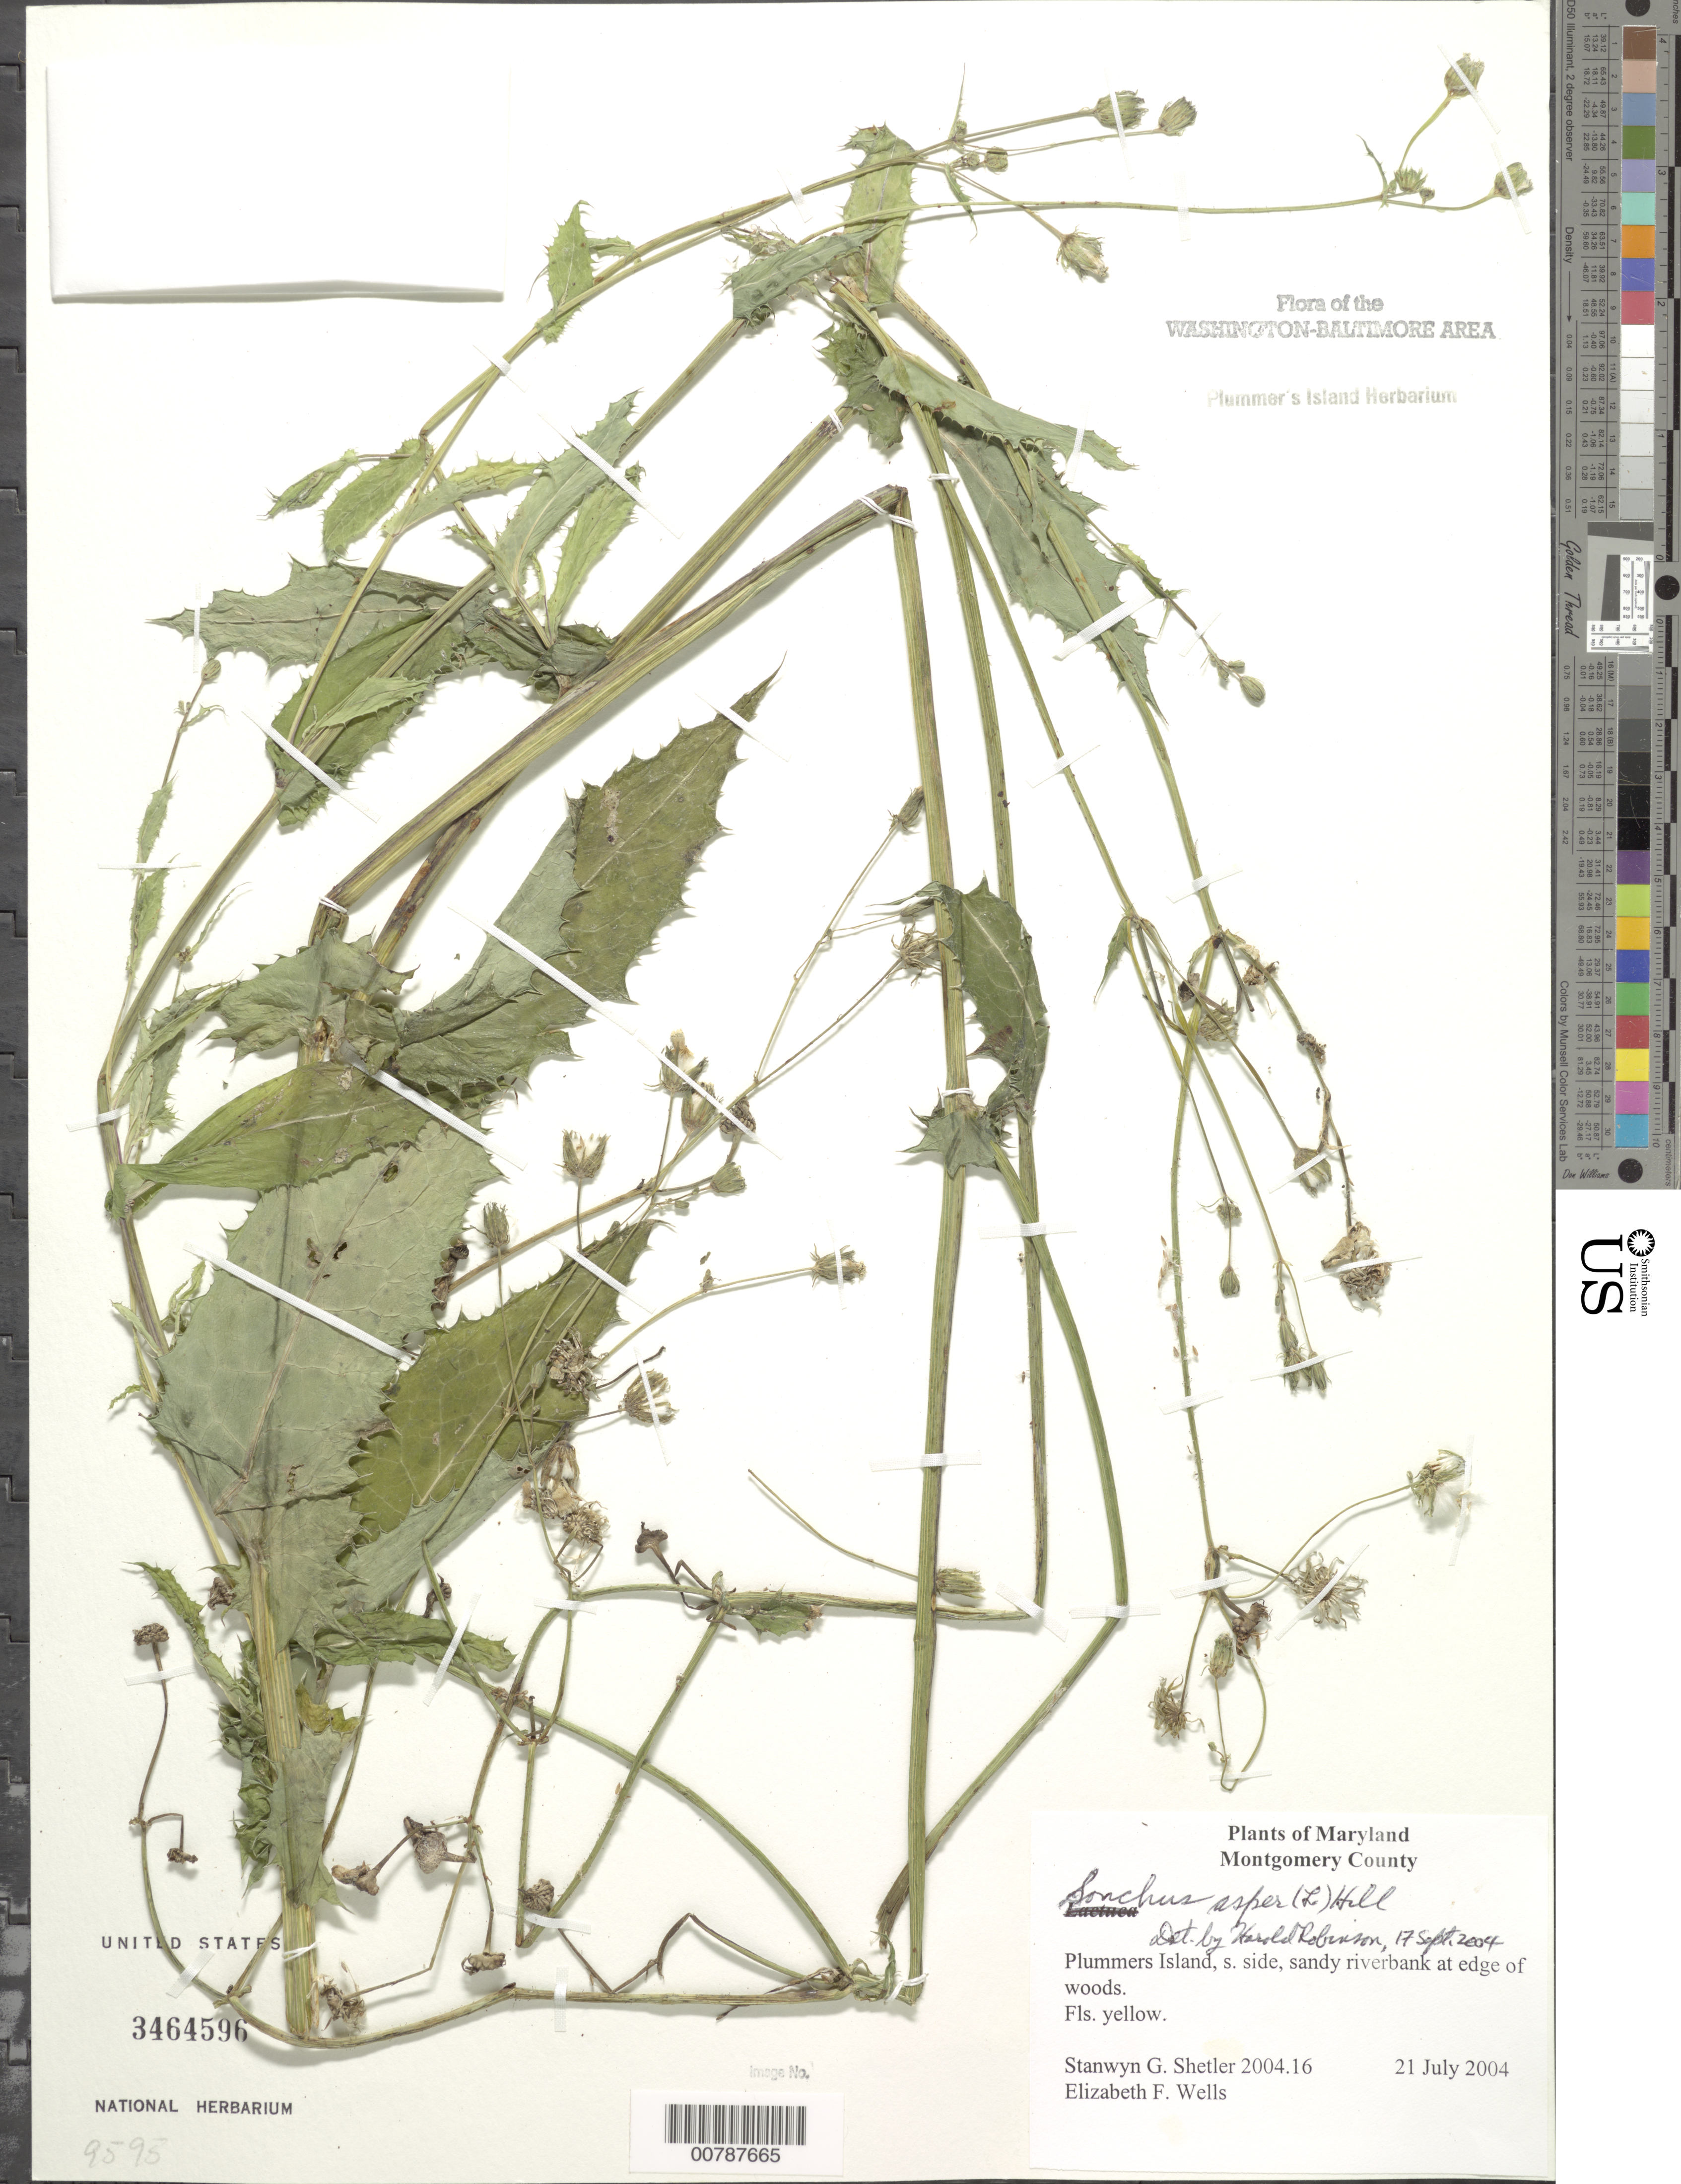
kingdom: Plantae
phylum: Tracheophyta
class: Magnoliopsida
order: Asterales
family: Asteraceae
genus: Sonchus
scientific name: Sonchus asper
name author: (L.) Hill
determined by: Robinson, Harold E., (US)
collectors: S. Shetler & E. F. Wells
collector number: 2004.16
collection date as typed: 21 Jul 2004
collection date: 2004-07-21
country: United States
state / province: Maryland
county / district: Montgomery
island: Plummers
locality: Plummers Island, s. side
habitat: Sandy riverbank at edge of woods.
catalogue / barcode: US 3464596